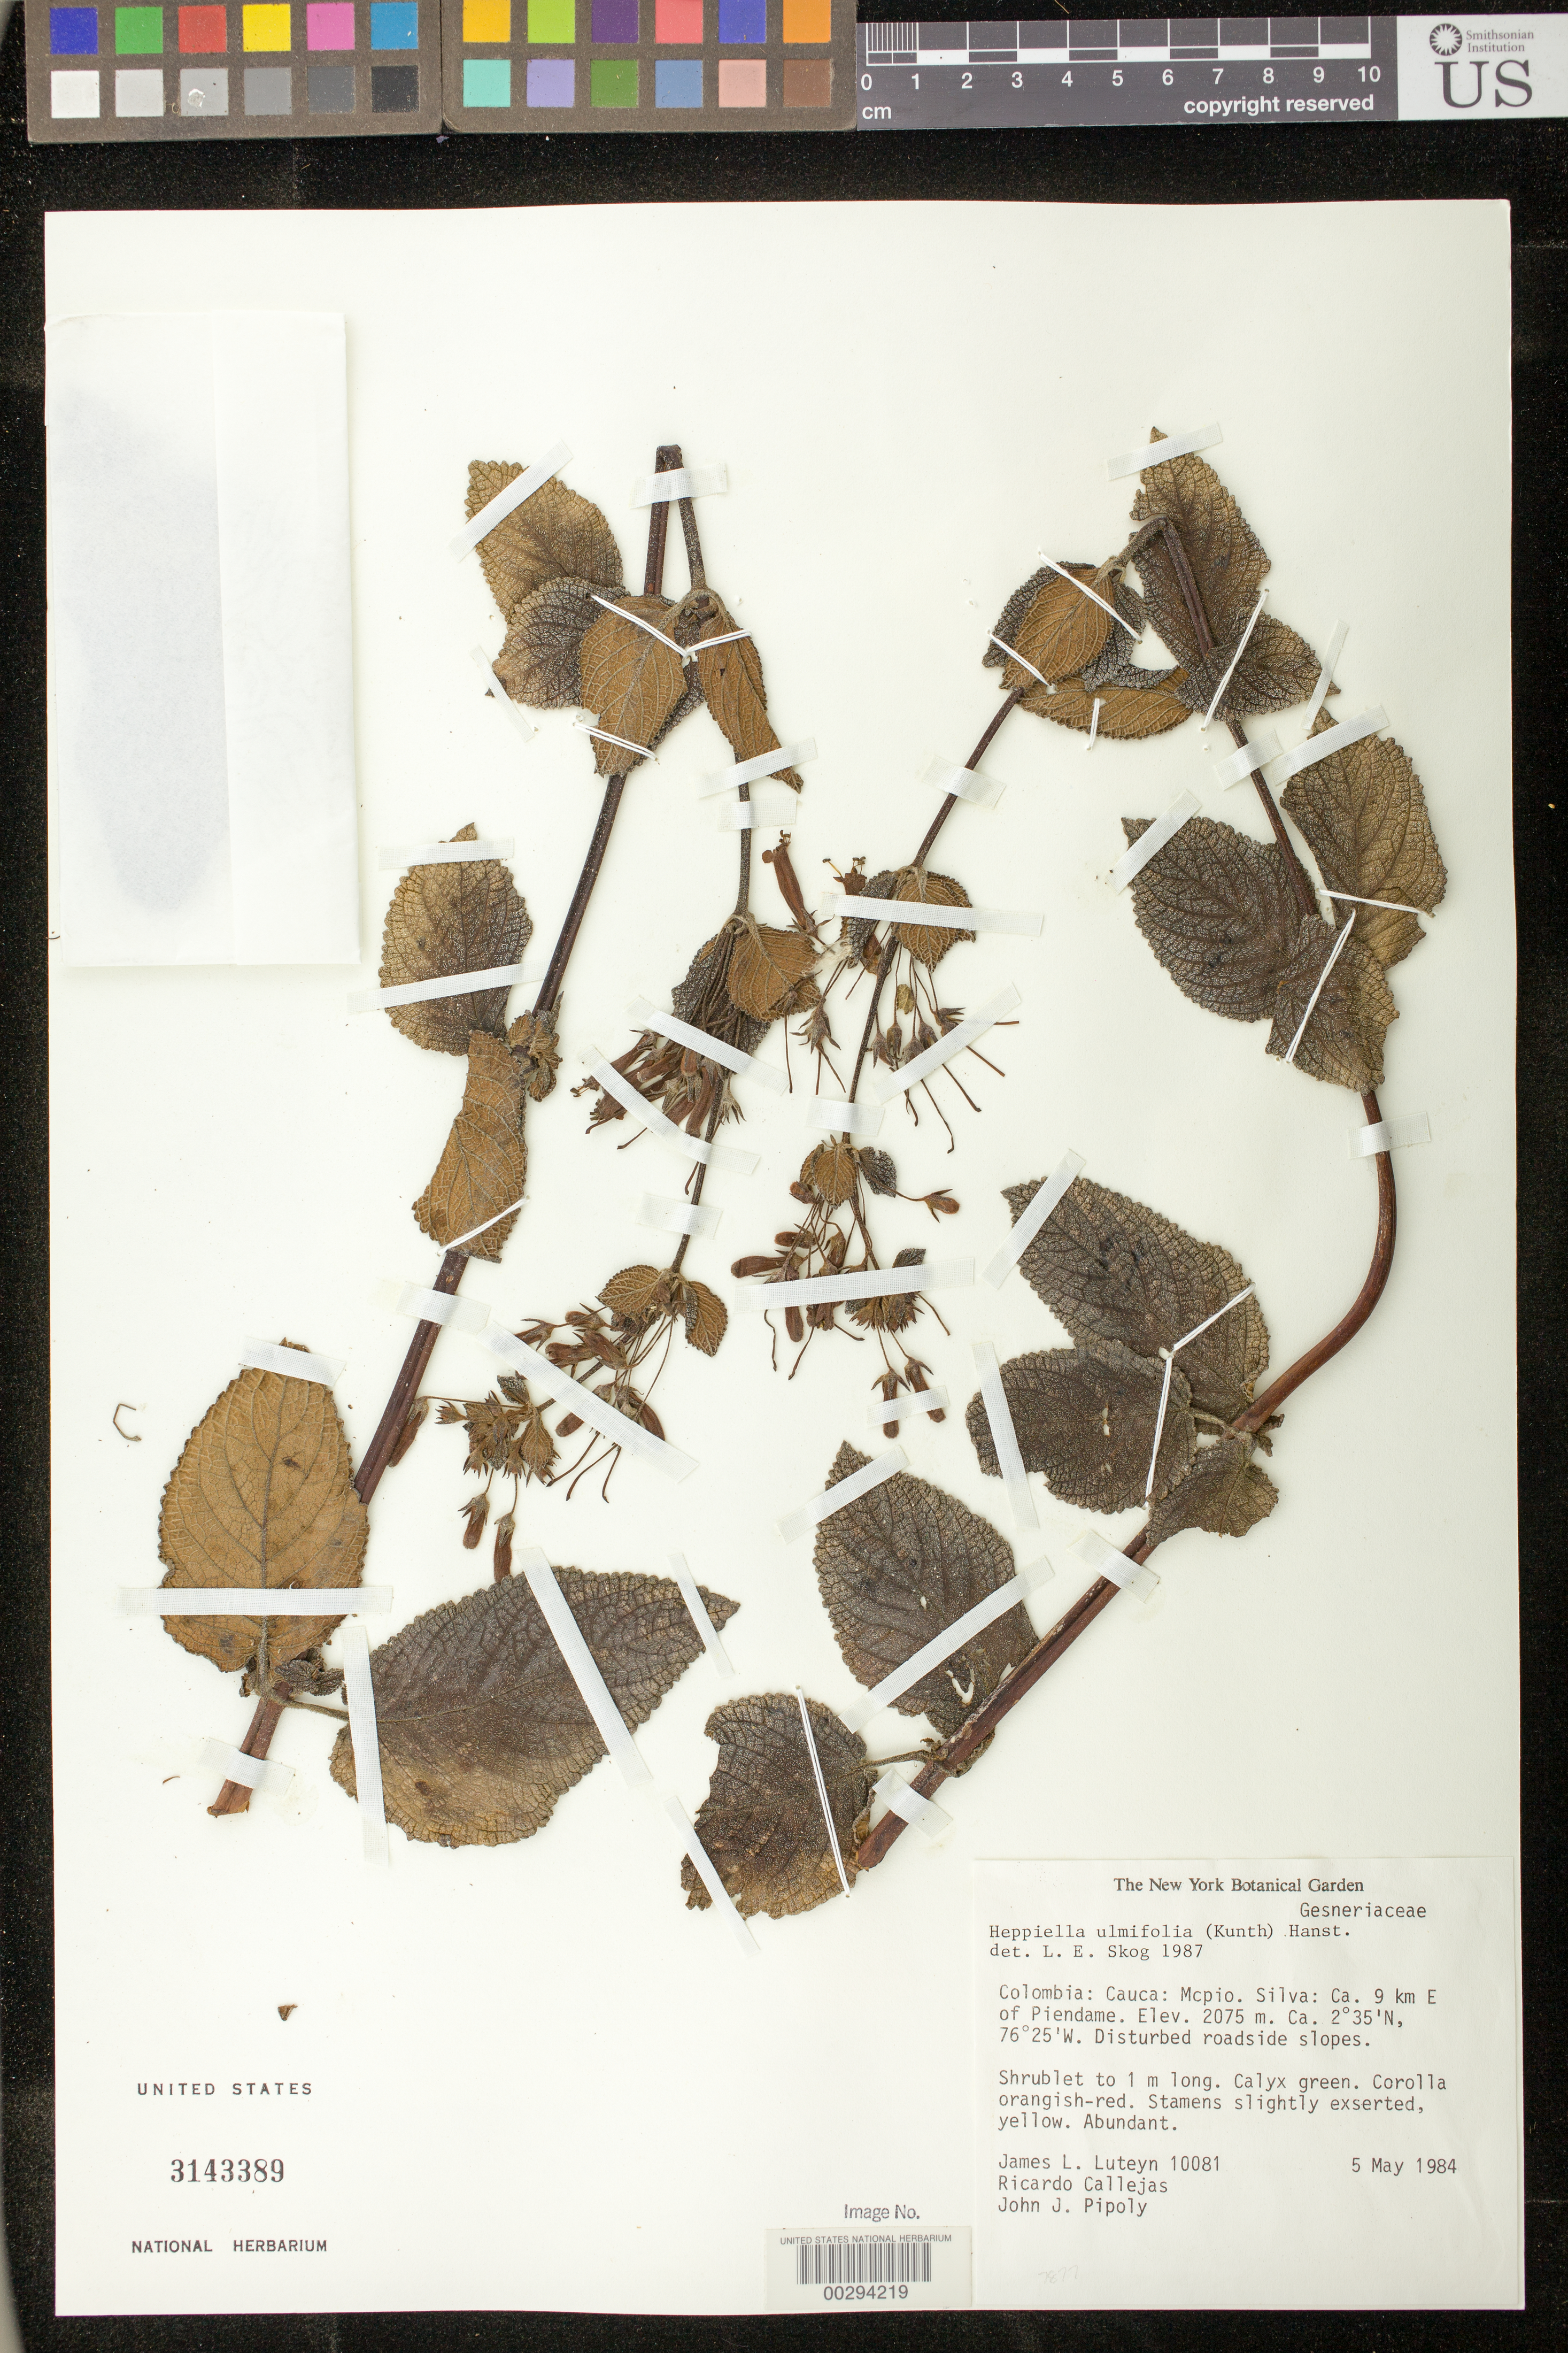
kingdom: Plantae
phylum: Tracheophyta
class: Magnoliopsida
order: Lamiales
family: Gesneriaceae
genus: Heppiella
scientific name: Heppiella ulmifolia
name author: (Kunth) Hanst.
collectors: J. L. Luteyn, R. Callejas & J. J. Pipoly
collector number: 10081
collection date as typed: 05 May 1984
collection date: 1984-05-05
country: Colombia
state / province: Cauca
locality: Mun. of Silva, ca 9 km E of Piendame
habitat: Disturbed roadside slopes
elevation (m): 2075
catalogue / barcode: US 3143389